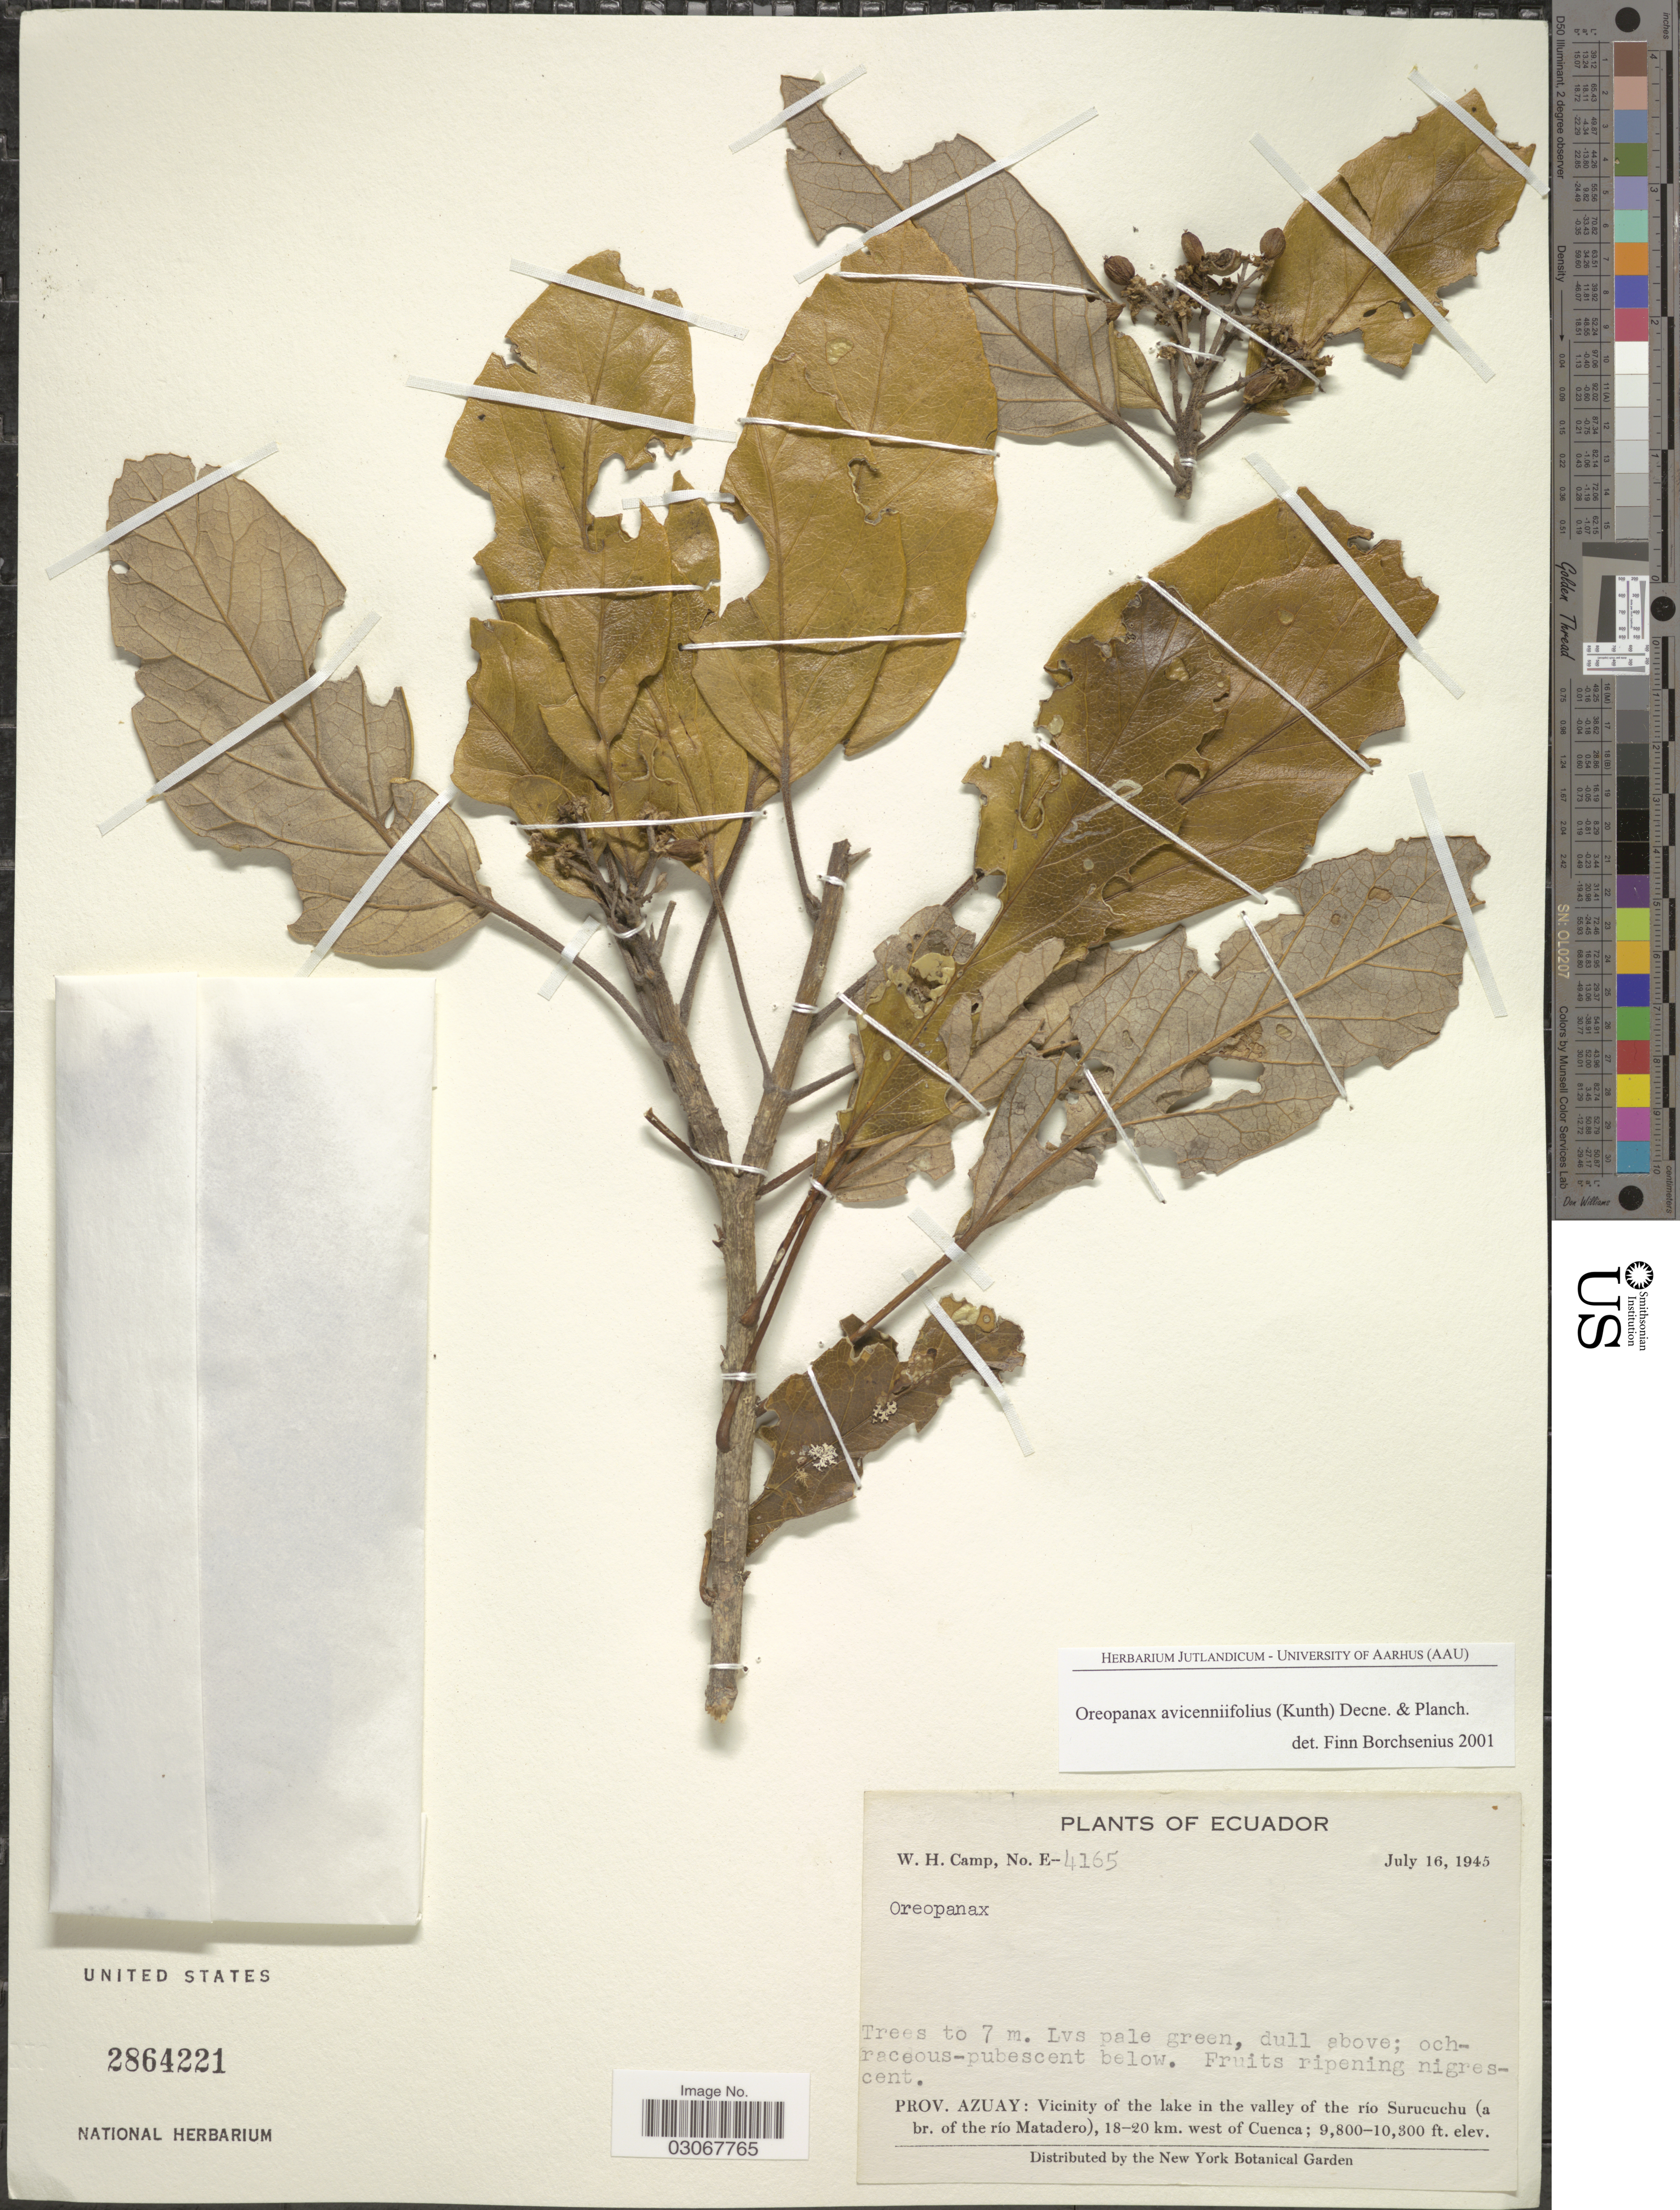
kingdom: Plantae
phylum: Tracheophyta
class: Magnoliopsida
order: Apiales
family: Araliaceae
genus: Oreopanax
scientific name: Oreopanax avicenniifolius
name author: (Kunth) Decne. & Planch.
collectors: W. H. Camp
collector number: E-4165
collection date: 1945-07-16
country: Ecuador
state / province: Azuay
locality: Vicinity of the lake in the valley of the río Surucuchu (a br. of the río Matadero), 18-20 km. west of Cuenca.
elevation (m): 2987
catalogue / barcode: US 2864221